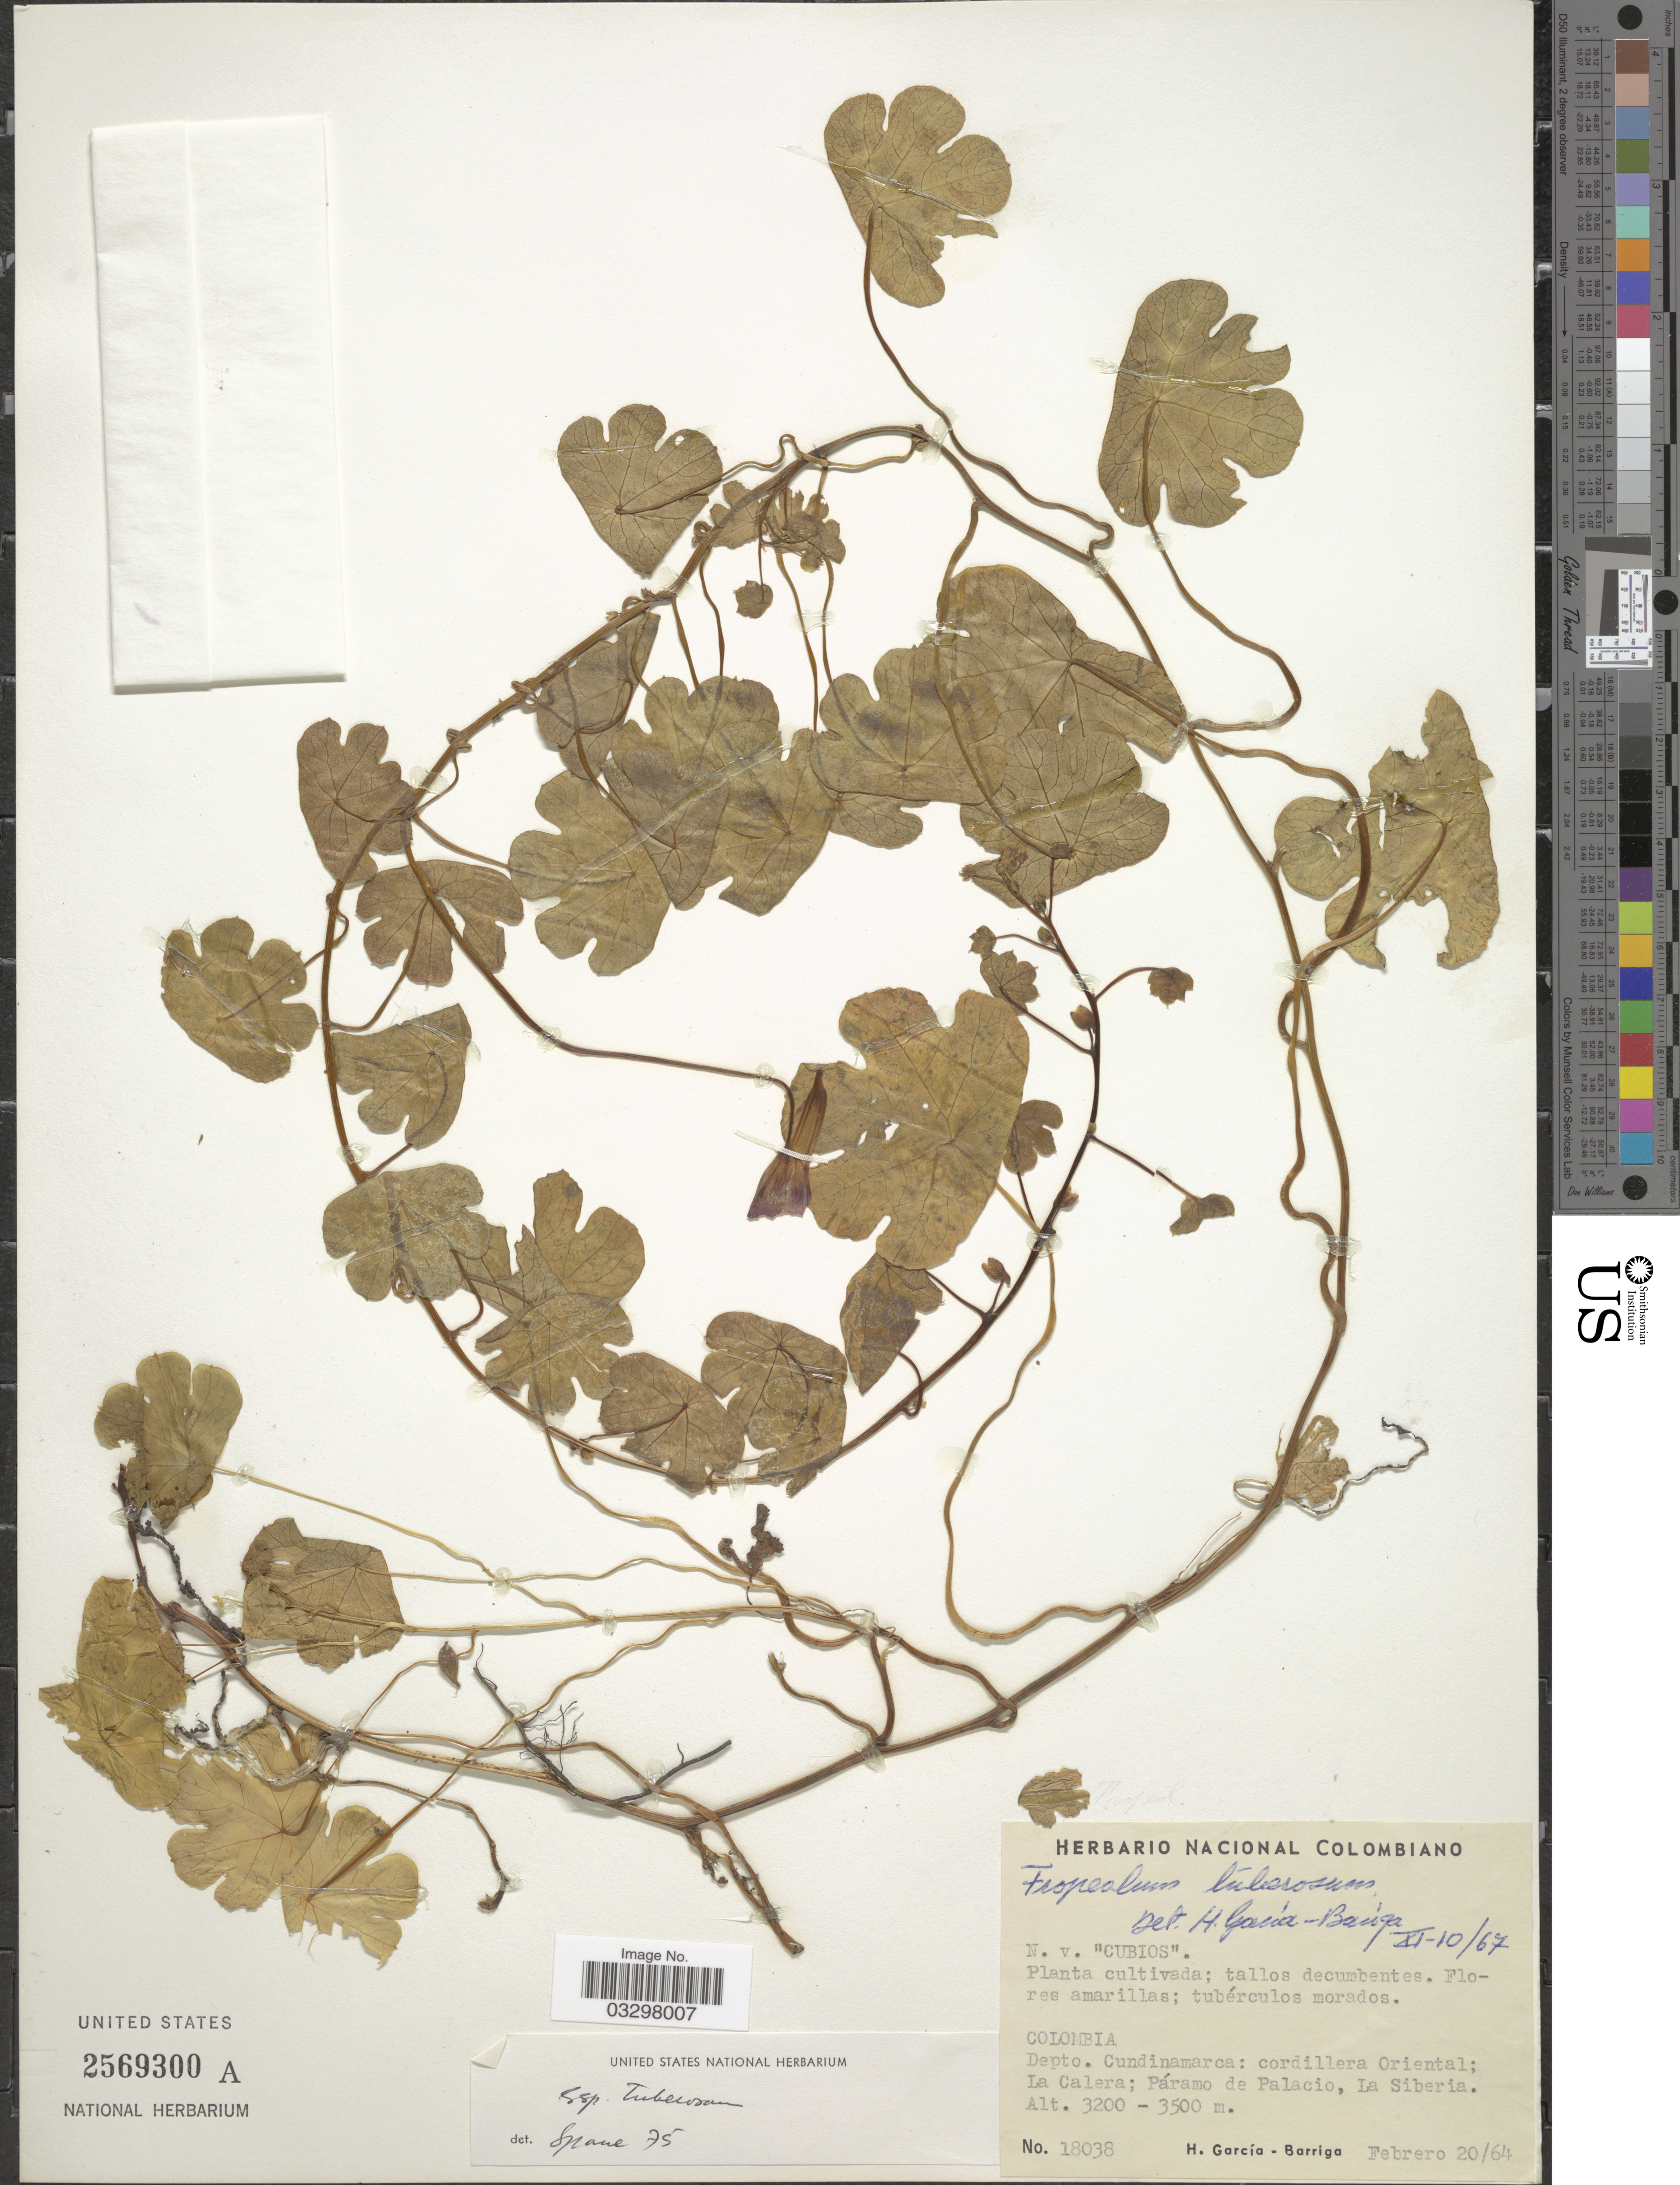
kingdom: Plantae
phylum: Tracheophyta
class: Magnoliopsida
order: Brassicales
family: Tropaeolaceae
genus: Tropaeolum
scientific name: Tropaeolum tuberosum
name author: Ruiz & Pav.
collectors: H. García Barriga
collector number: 18038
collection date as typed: Transcribed d/m/y: 20/2/64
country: Colombia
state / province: Cundinamarca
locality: Depto. Cundinamarca: cordillera Oriental; La Calera; Páramo de Palacio, La Siberia.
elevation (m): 3200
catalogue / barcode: US 2569300A